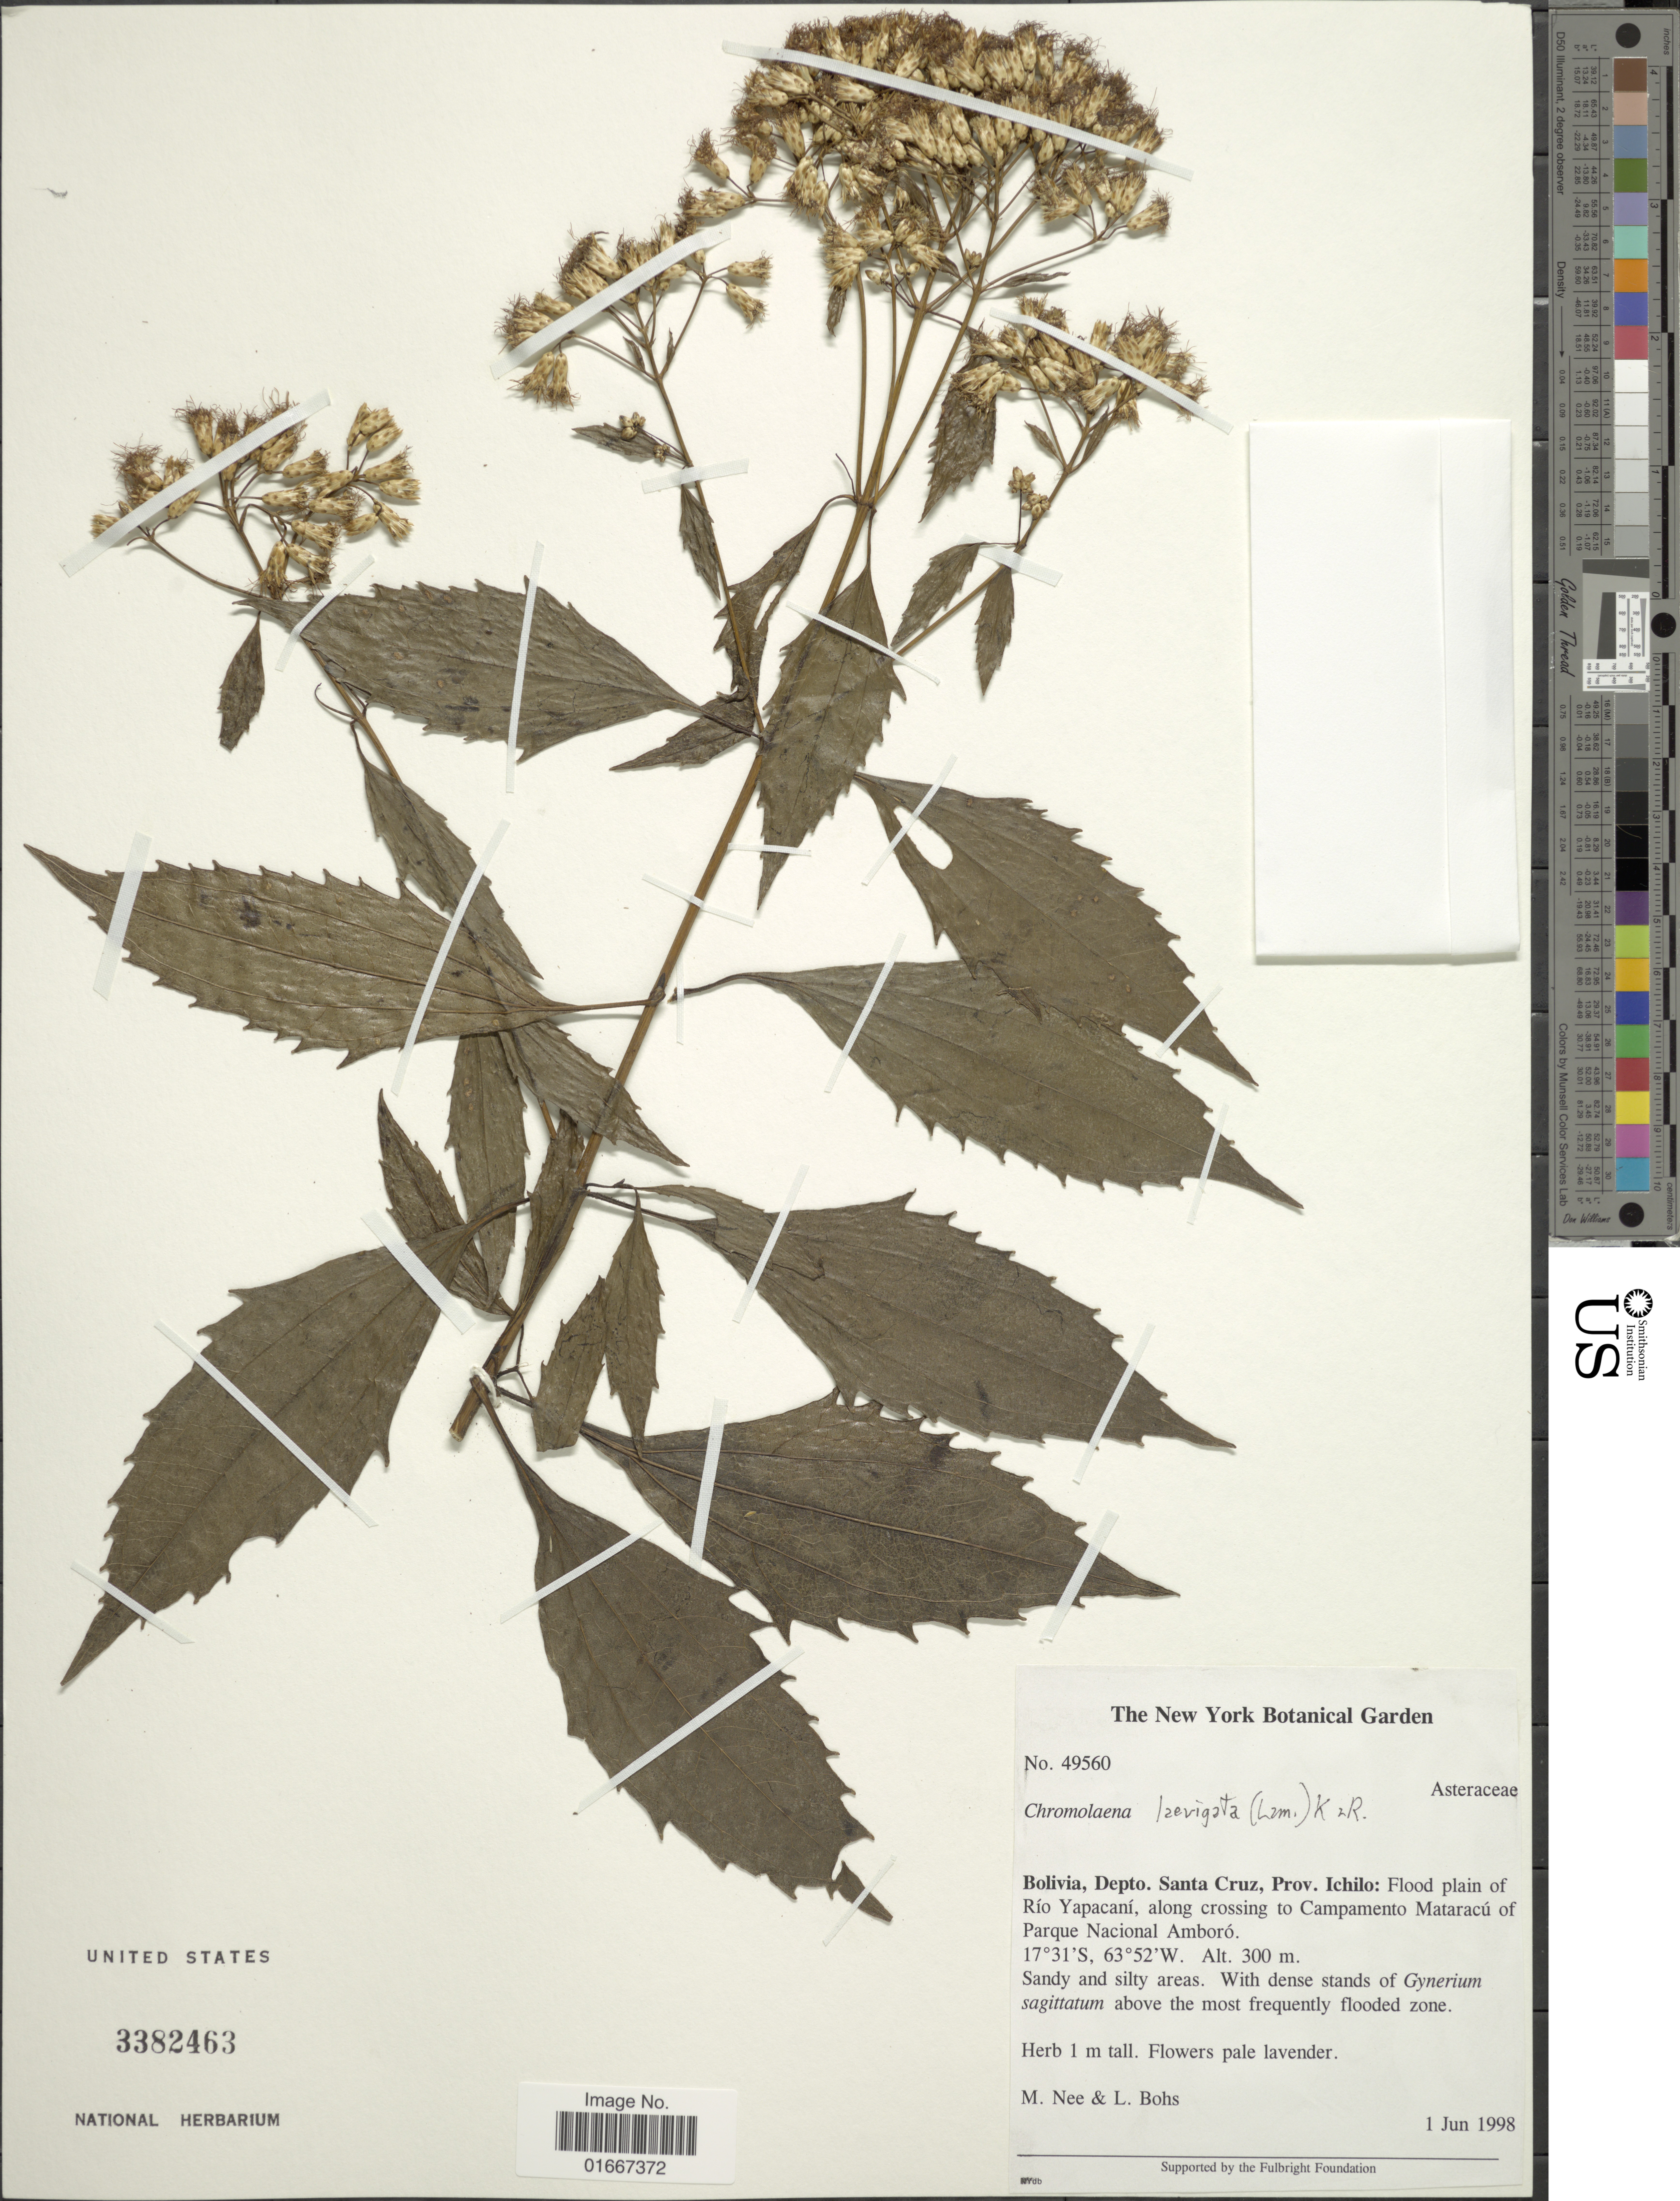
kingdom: Plantae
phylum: Tracheophyta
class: Magnoliopsida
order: Asterales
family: Asteraceae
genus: Chromolaena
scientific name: Chromolaena laevigata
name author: (Lam.) R.M. King & H. Rob.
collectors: M. Nee & L. A. Bohs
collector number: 49560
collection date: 1998-06-01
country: Bolivia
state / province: Santa Cruz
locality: Prov. Ichilo: Flood plain ofRio Yapacani, along crossing to Campamento Mataracu of Parque nacional Amboro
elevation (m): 300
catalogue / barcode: US 3382463